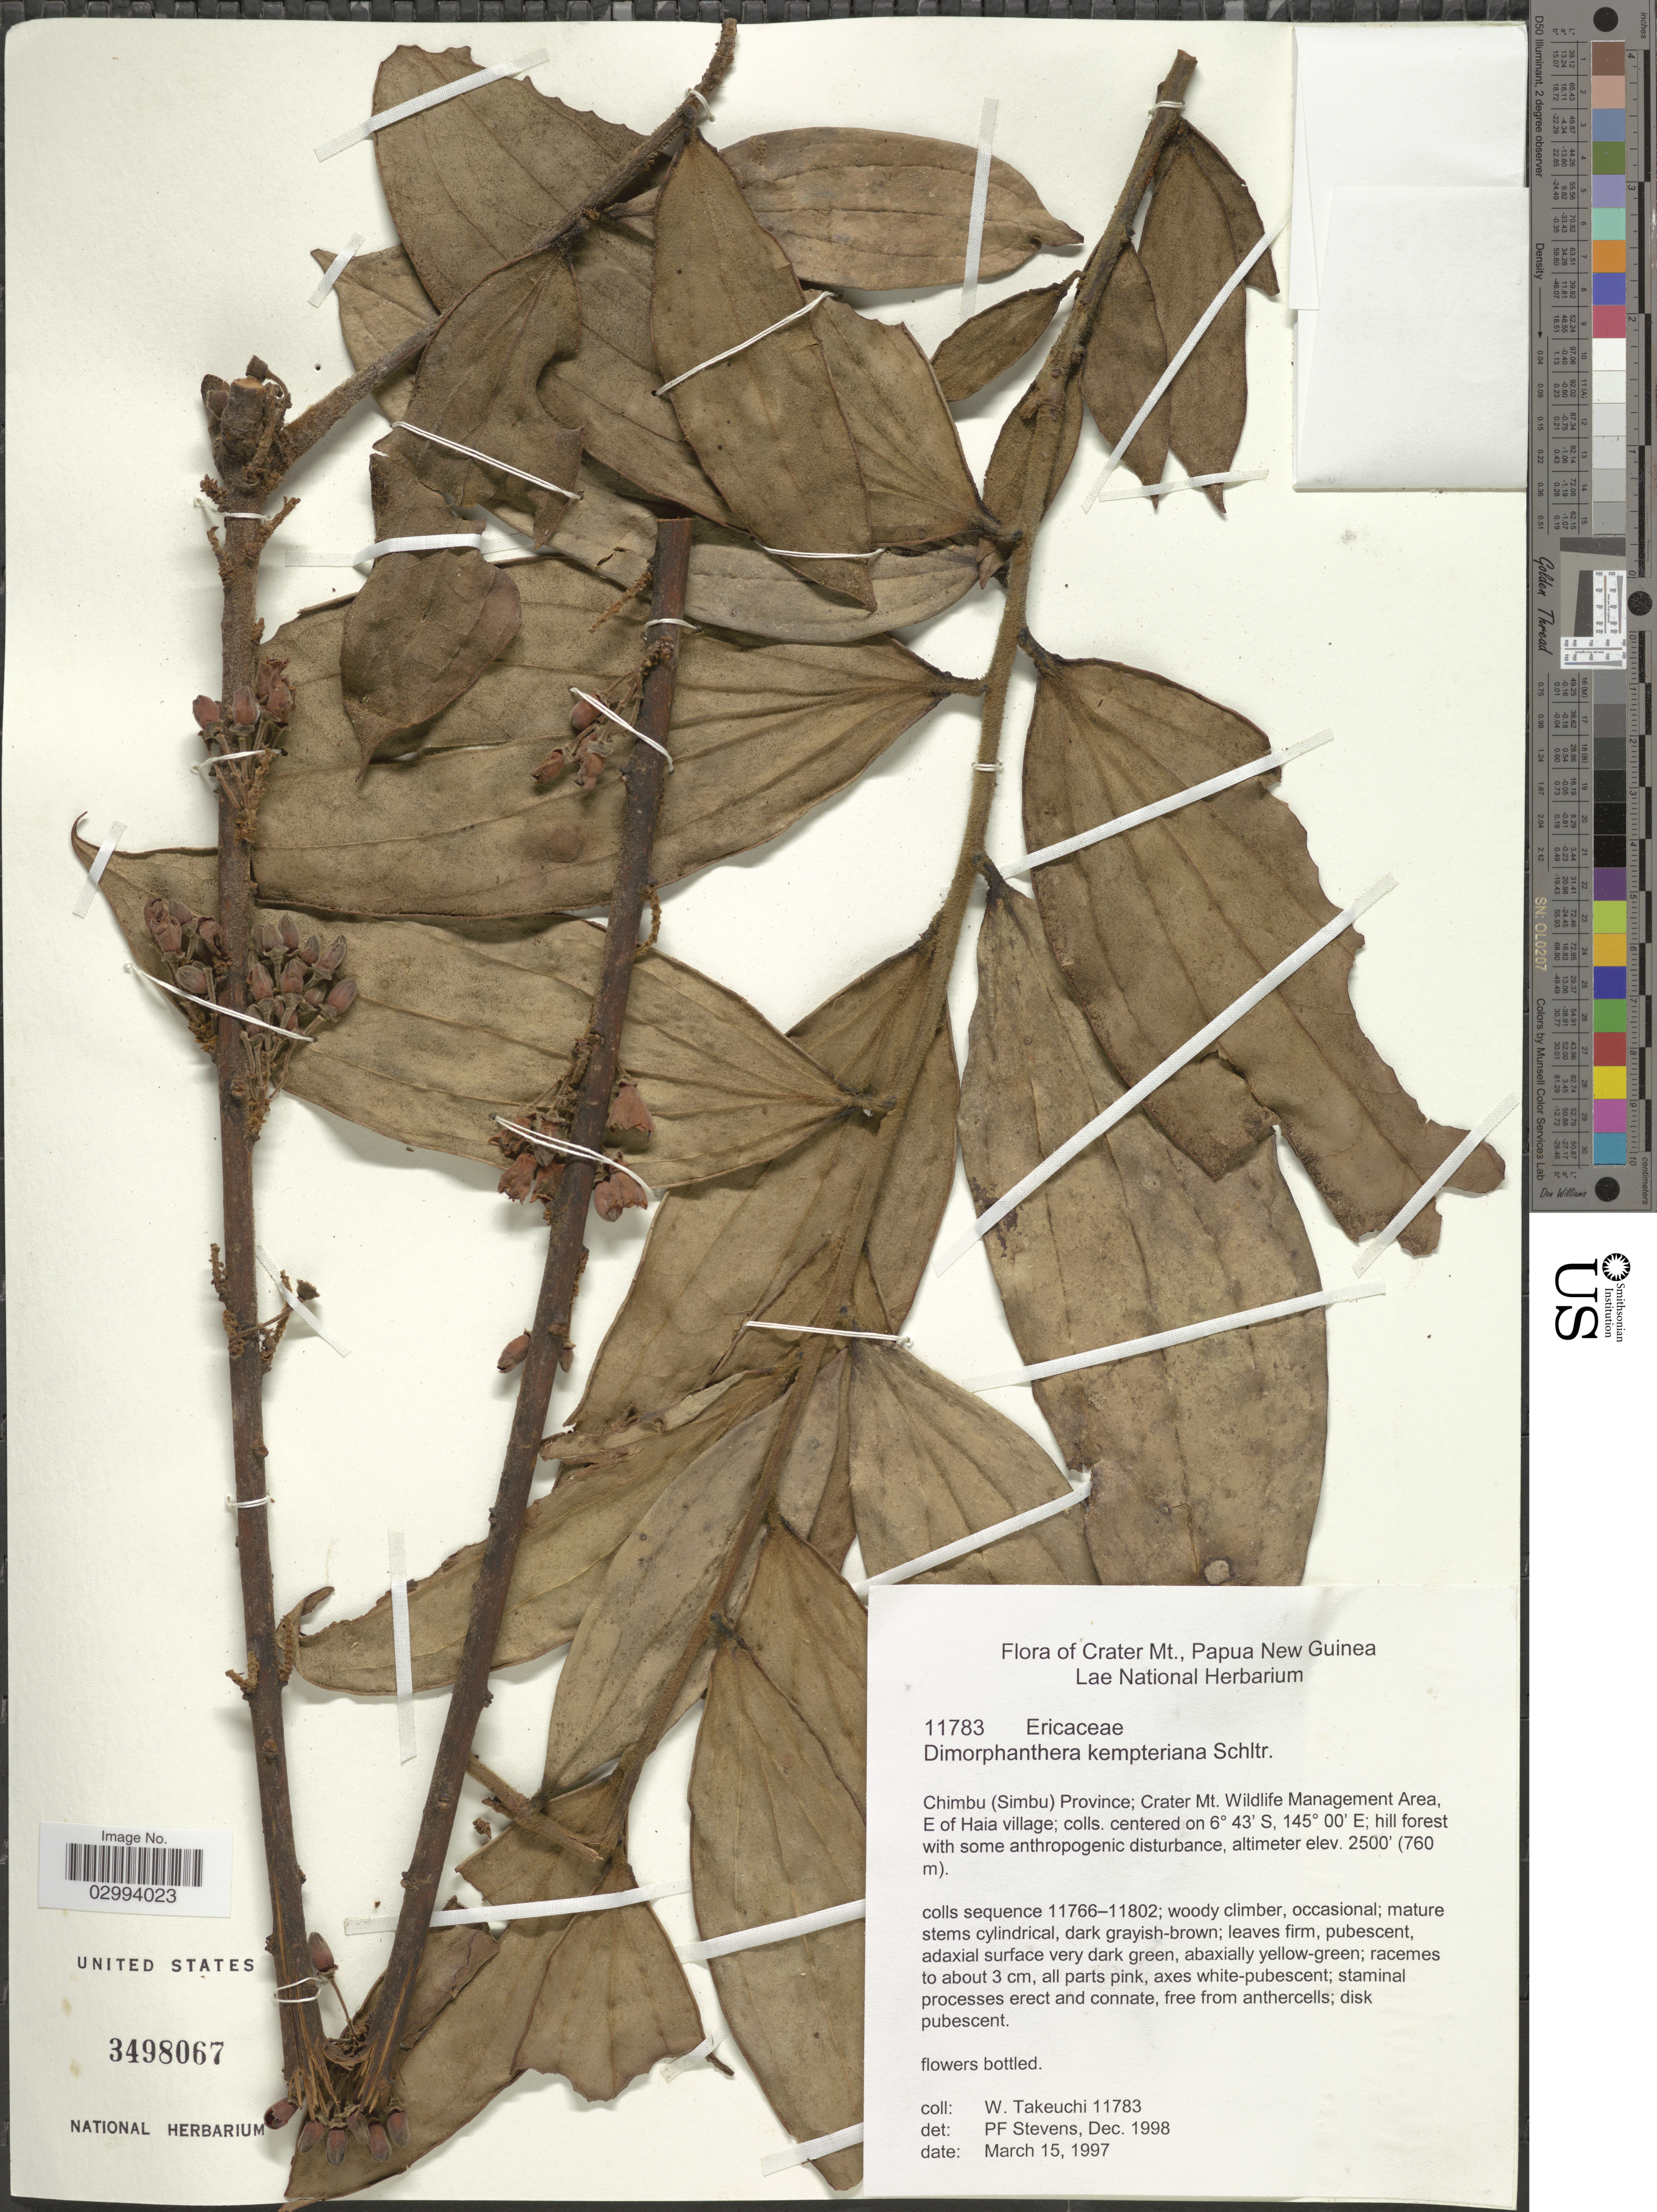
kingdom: Plantae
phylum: Tracheophyta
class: Magnoliopsida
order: Ericales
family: Ericaceae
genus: Dimorphanthera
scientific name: Dimorphanthera kempteriana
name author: Schltr.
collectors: W. Takeuchi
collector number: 11783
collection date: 1997-03-15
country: Papua New Guinea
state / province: Chimbu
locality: Crater Mt. Chimbu (Simbu) Province; Crater Mt. Wildlife Management Area, E of Haia village.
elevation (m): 762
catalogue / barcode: US 3498067